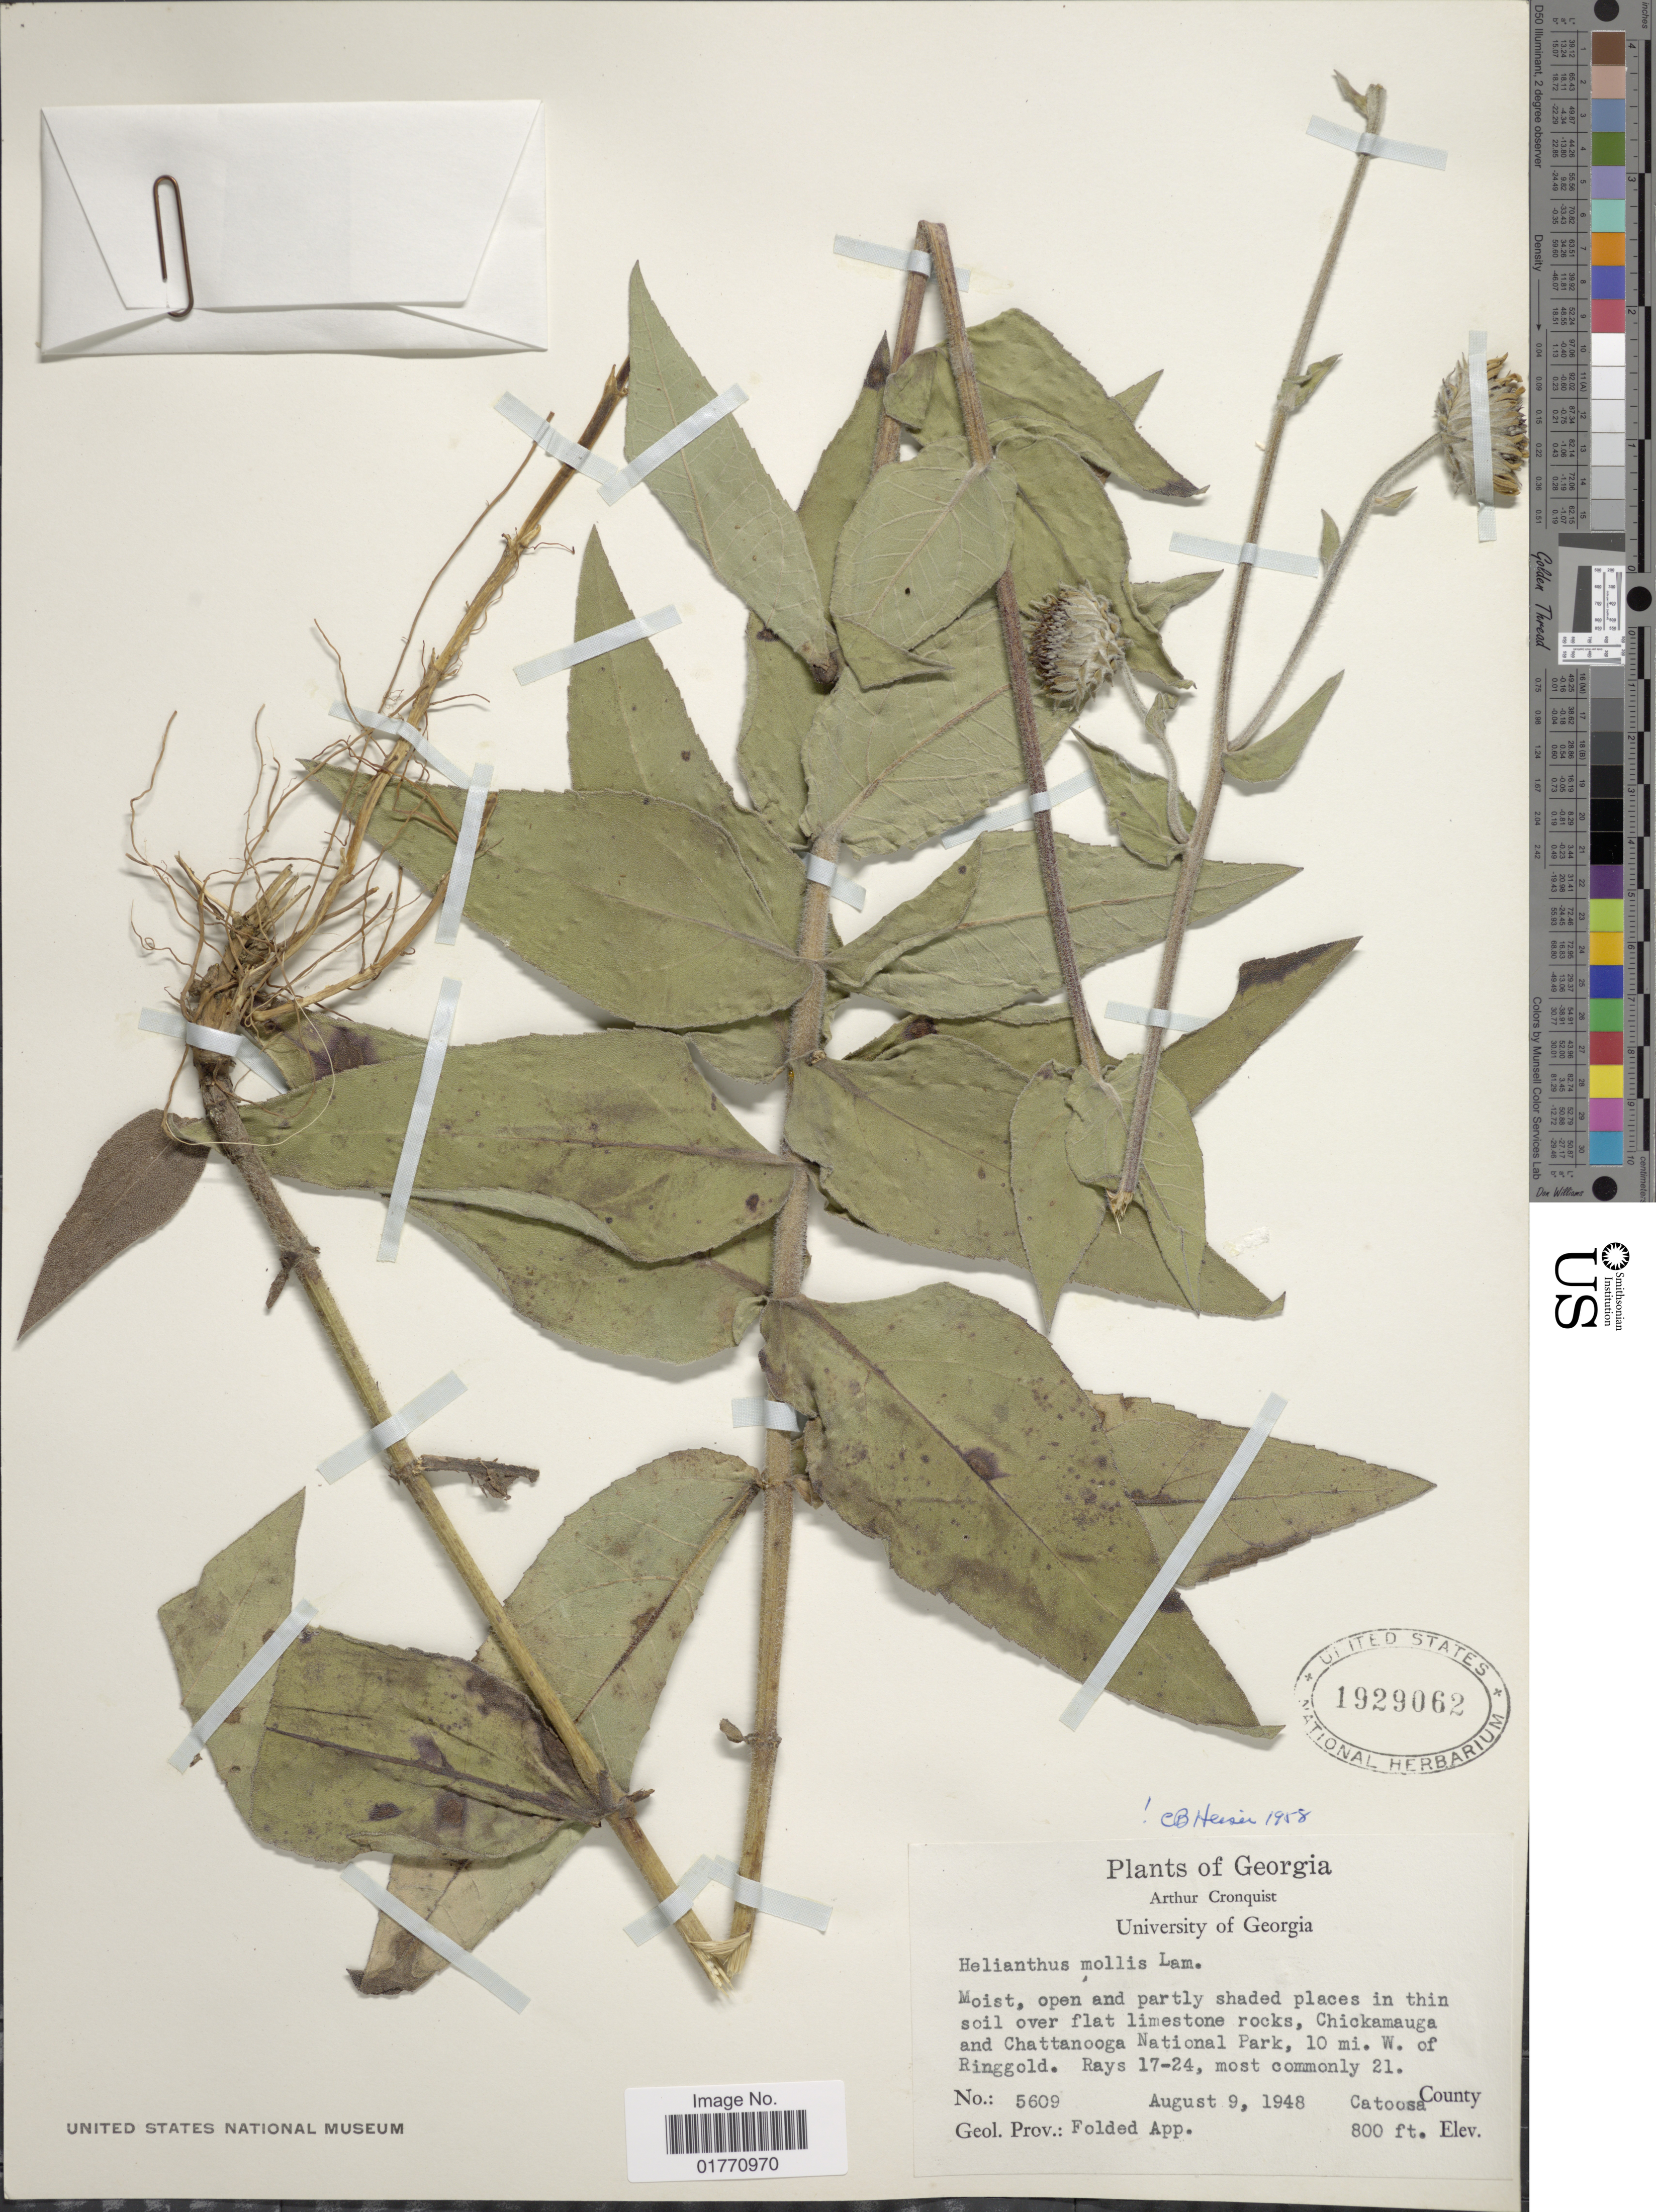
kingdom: Plantae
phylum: Tracheophyta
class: Magnoliopsida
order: Asterales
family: Asteraceae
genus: Helianthus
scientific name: Helianthus mollis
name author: Lam.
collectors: A. J. Cronquist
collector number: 5609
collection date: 1948-08-09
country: United States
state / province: Georgia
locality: Chickamauga and Chattanooga National Park, 10 mi. W. of Ringgold, Catoosa County.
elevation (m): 244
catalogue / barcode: US 1929062